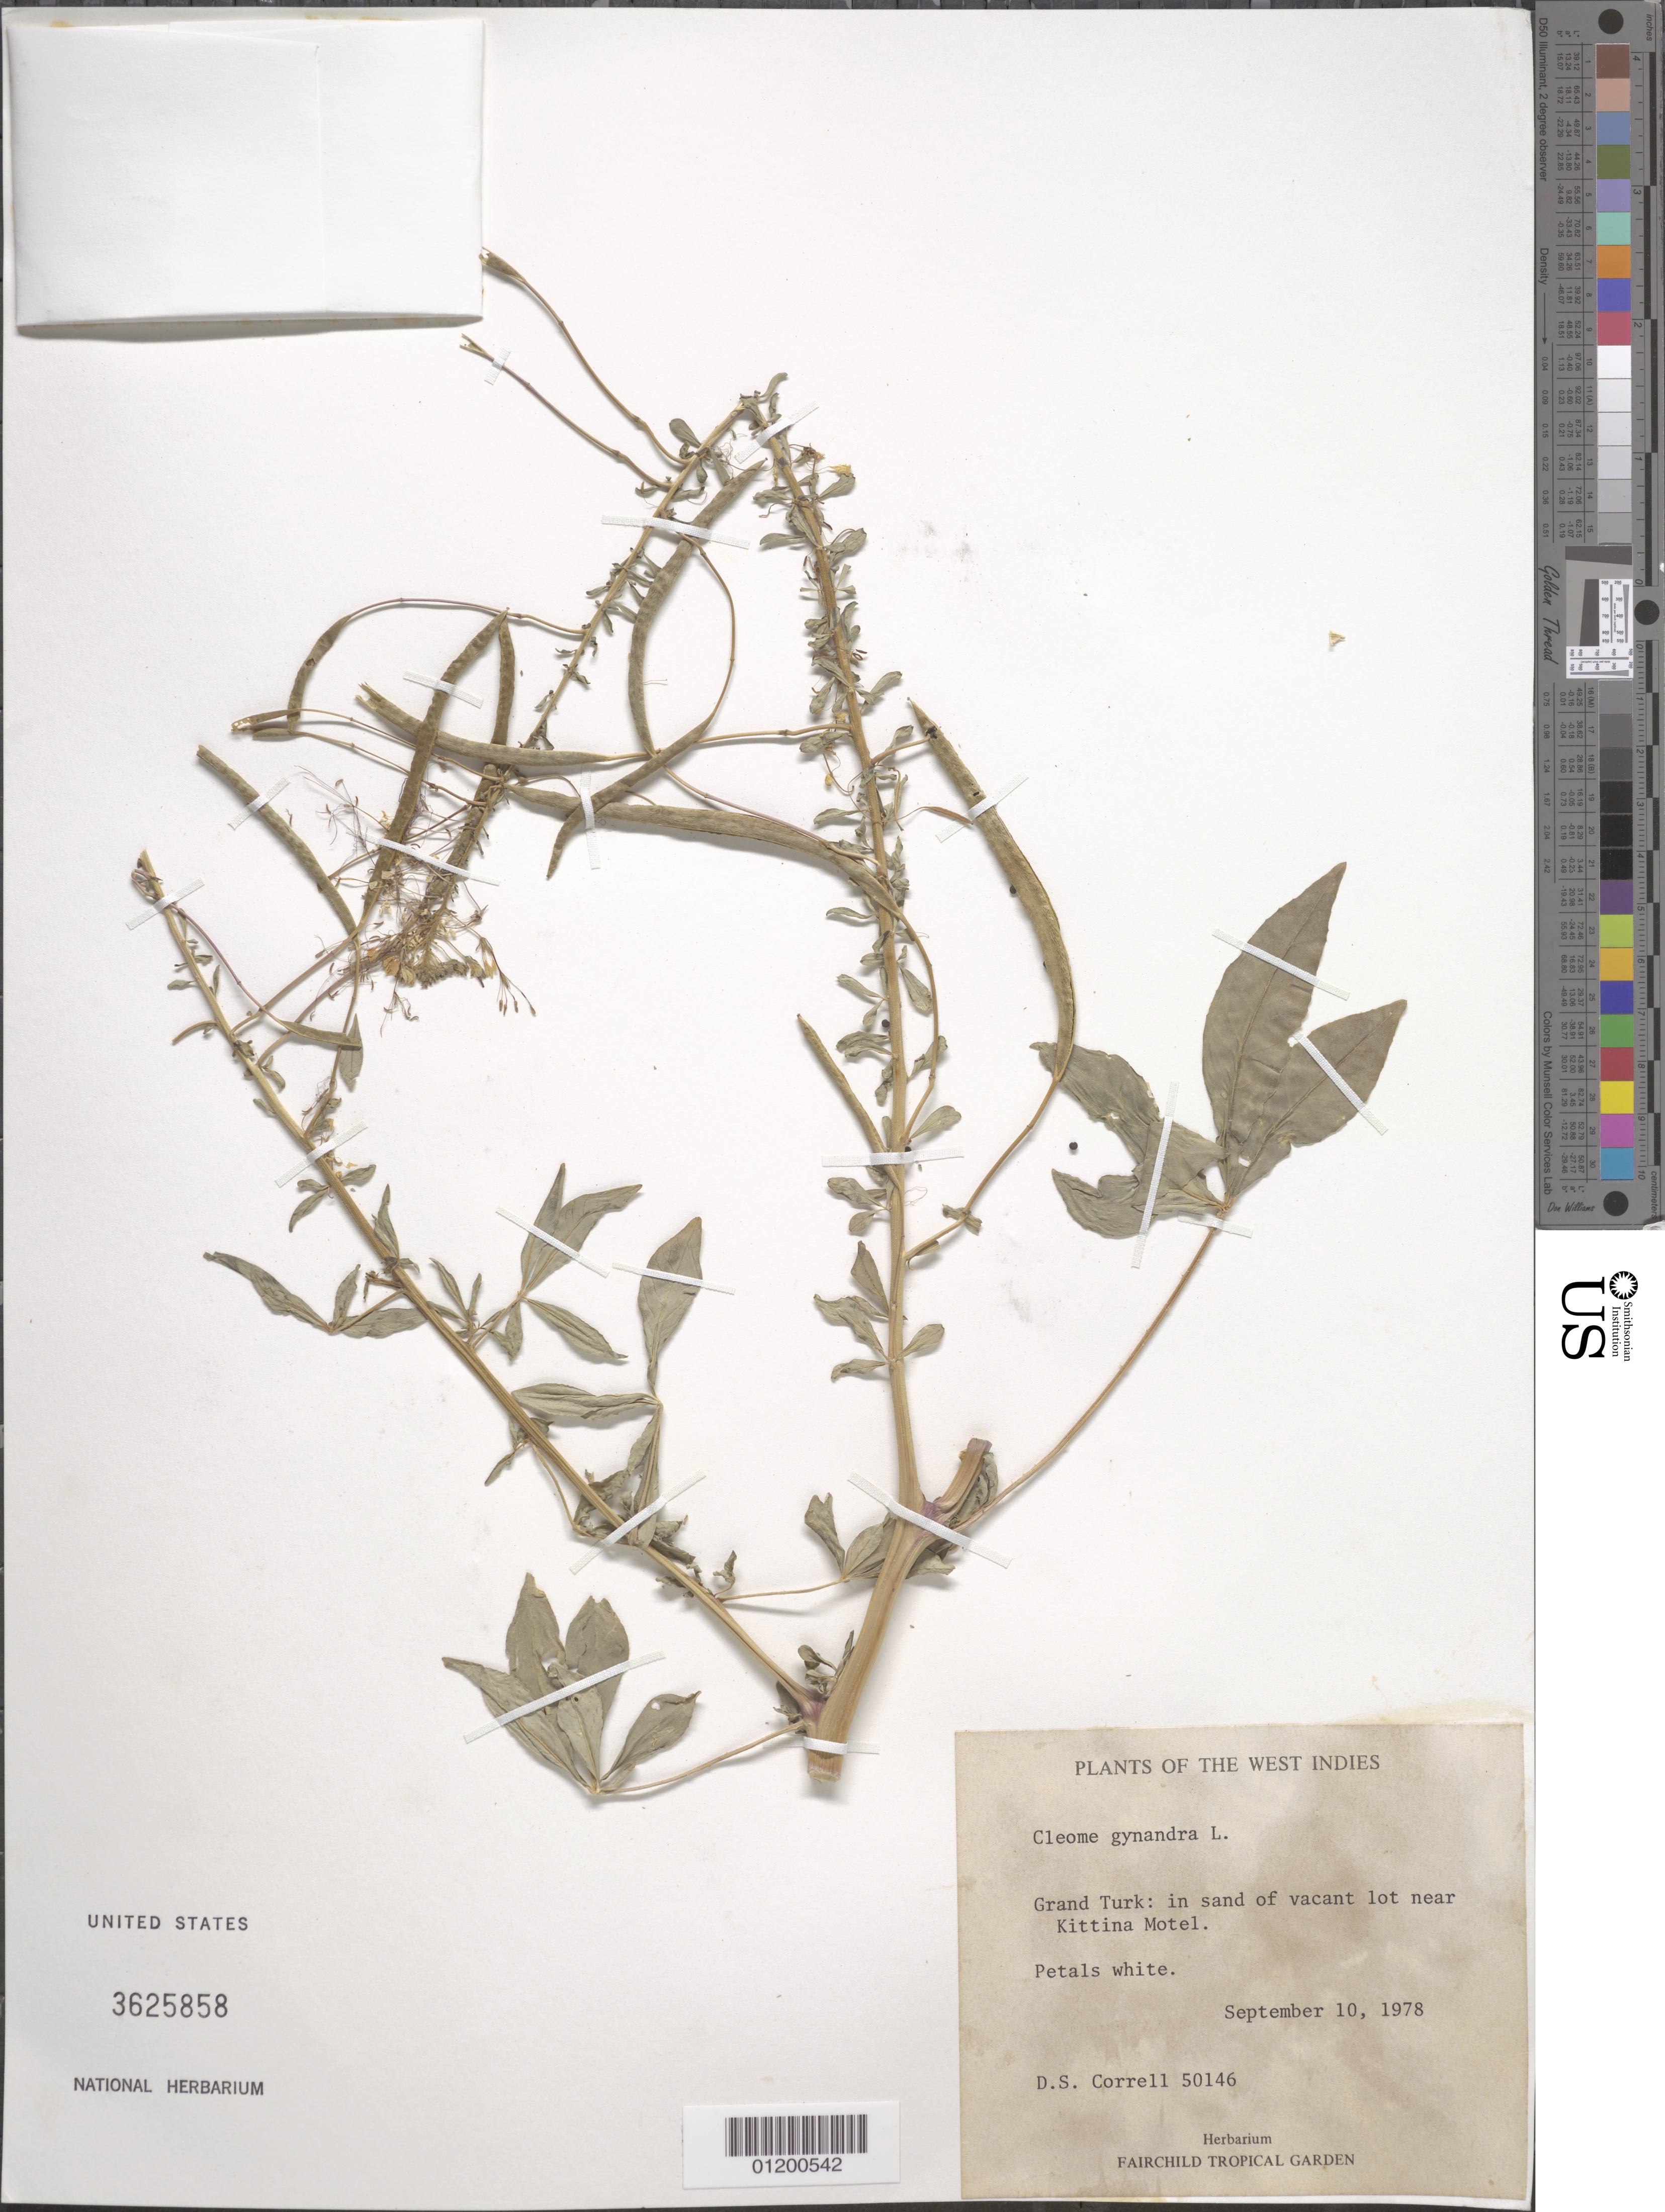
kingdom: Plantae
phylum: Tracheophyta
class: Magnoliopsida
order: Brassicales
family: Cleomaceae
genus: Gynandropsis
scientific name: Gynandropsis gynandra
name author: (L.) Briq.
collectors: D. S. Correll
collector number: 50146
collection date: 1978-09-10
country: Bahamas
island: Grand Turk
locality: In sand of vacant lot near Kittina Motel.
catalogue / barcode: US 3625858